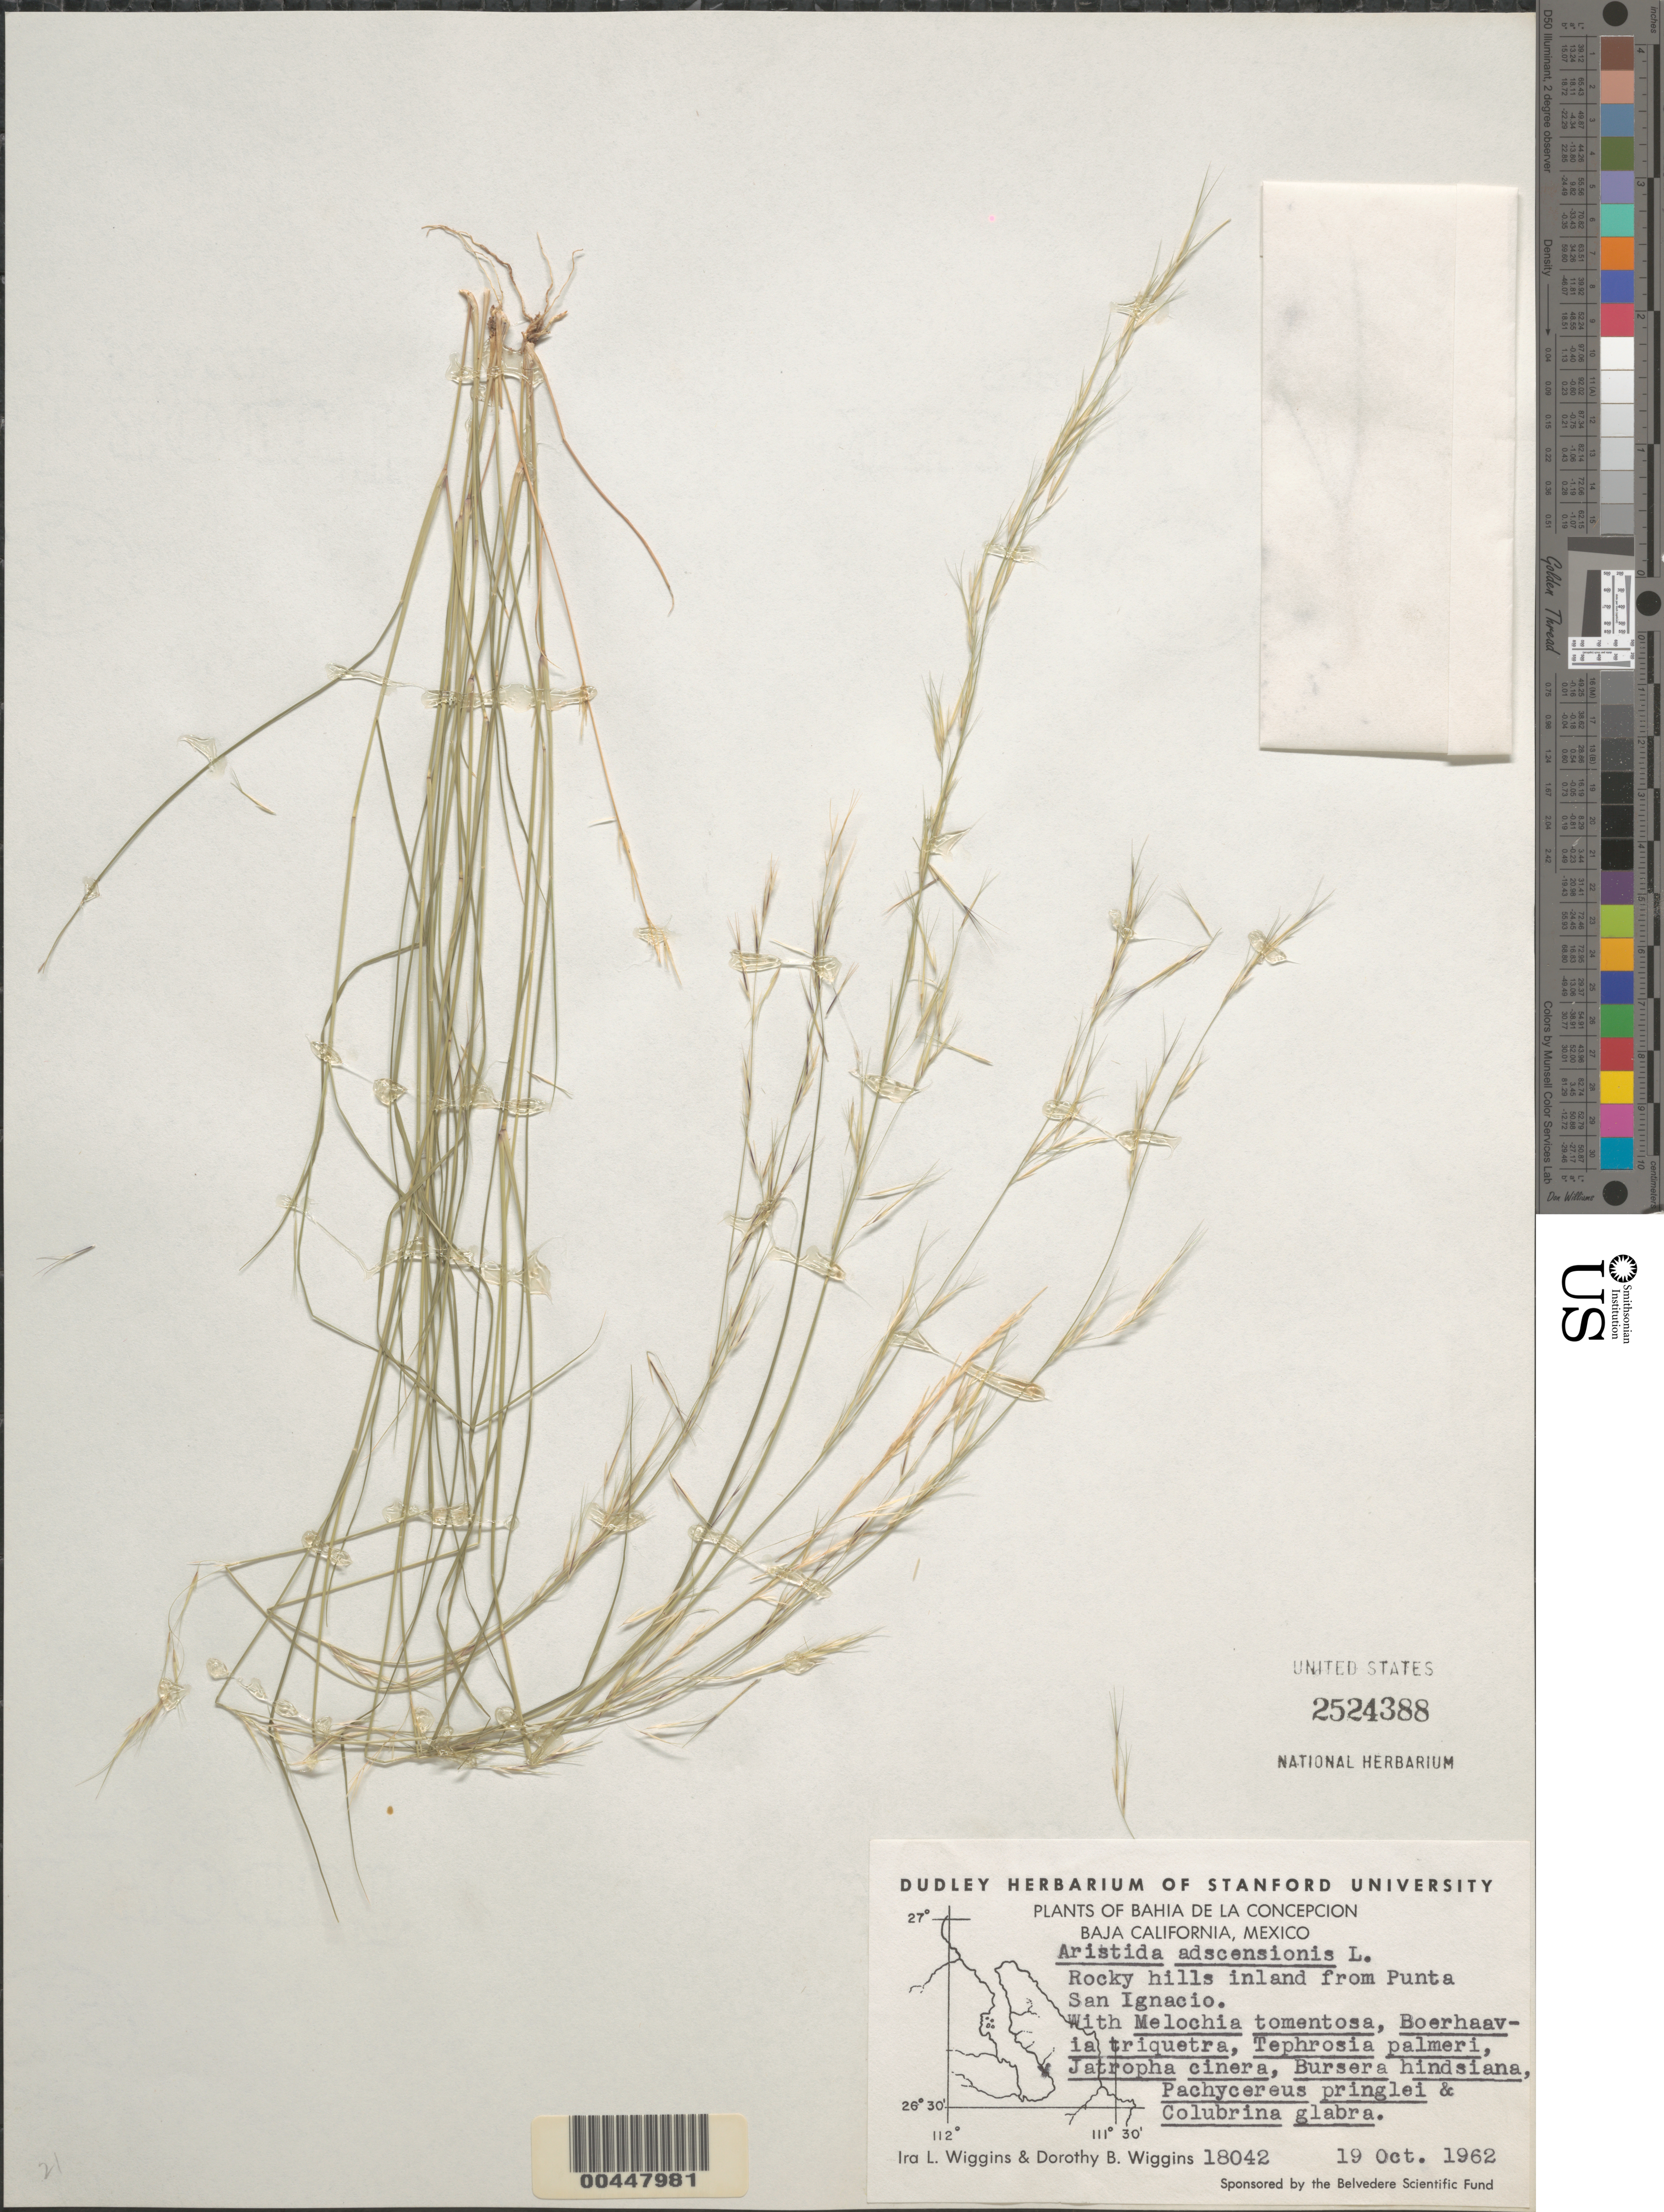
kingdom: Plantae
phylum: Tracheophyta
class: Liliopsida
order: Poales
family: Poaceae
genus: Aristida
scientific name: Aristida adscensionis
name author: L.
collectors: I. L. Wiggins & D. B. Wiggins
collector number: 18042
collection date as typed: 19 Oct 1962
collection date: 1962-10-19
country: Mexico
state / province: Baja California Sur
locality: Inland from Punta San Ignacio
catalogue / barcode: US 2524388